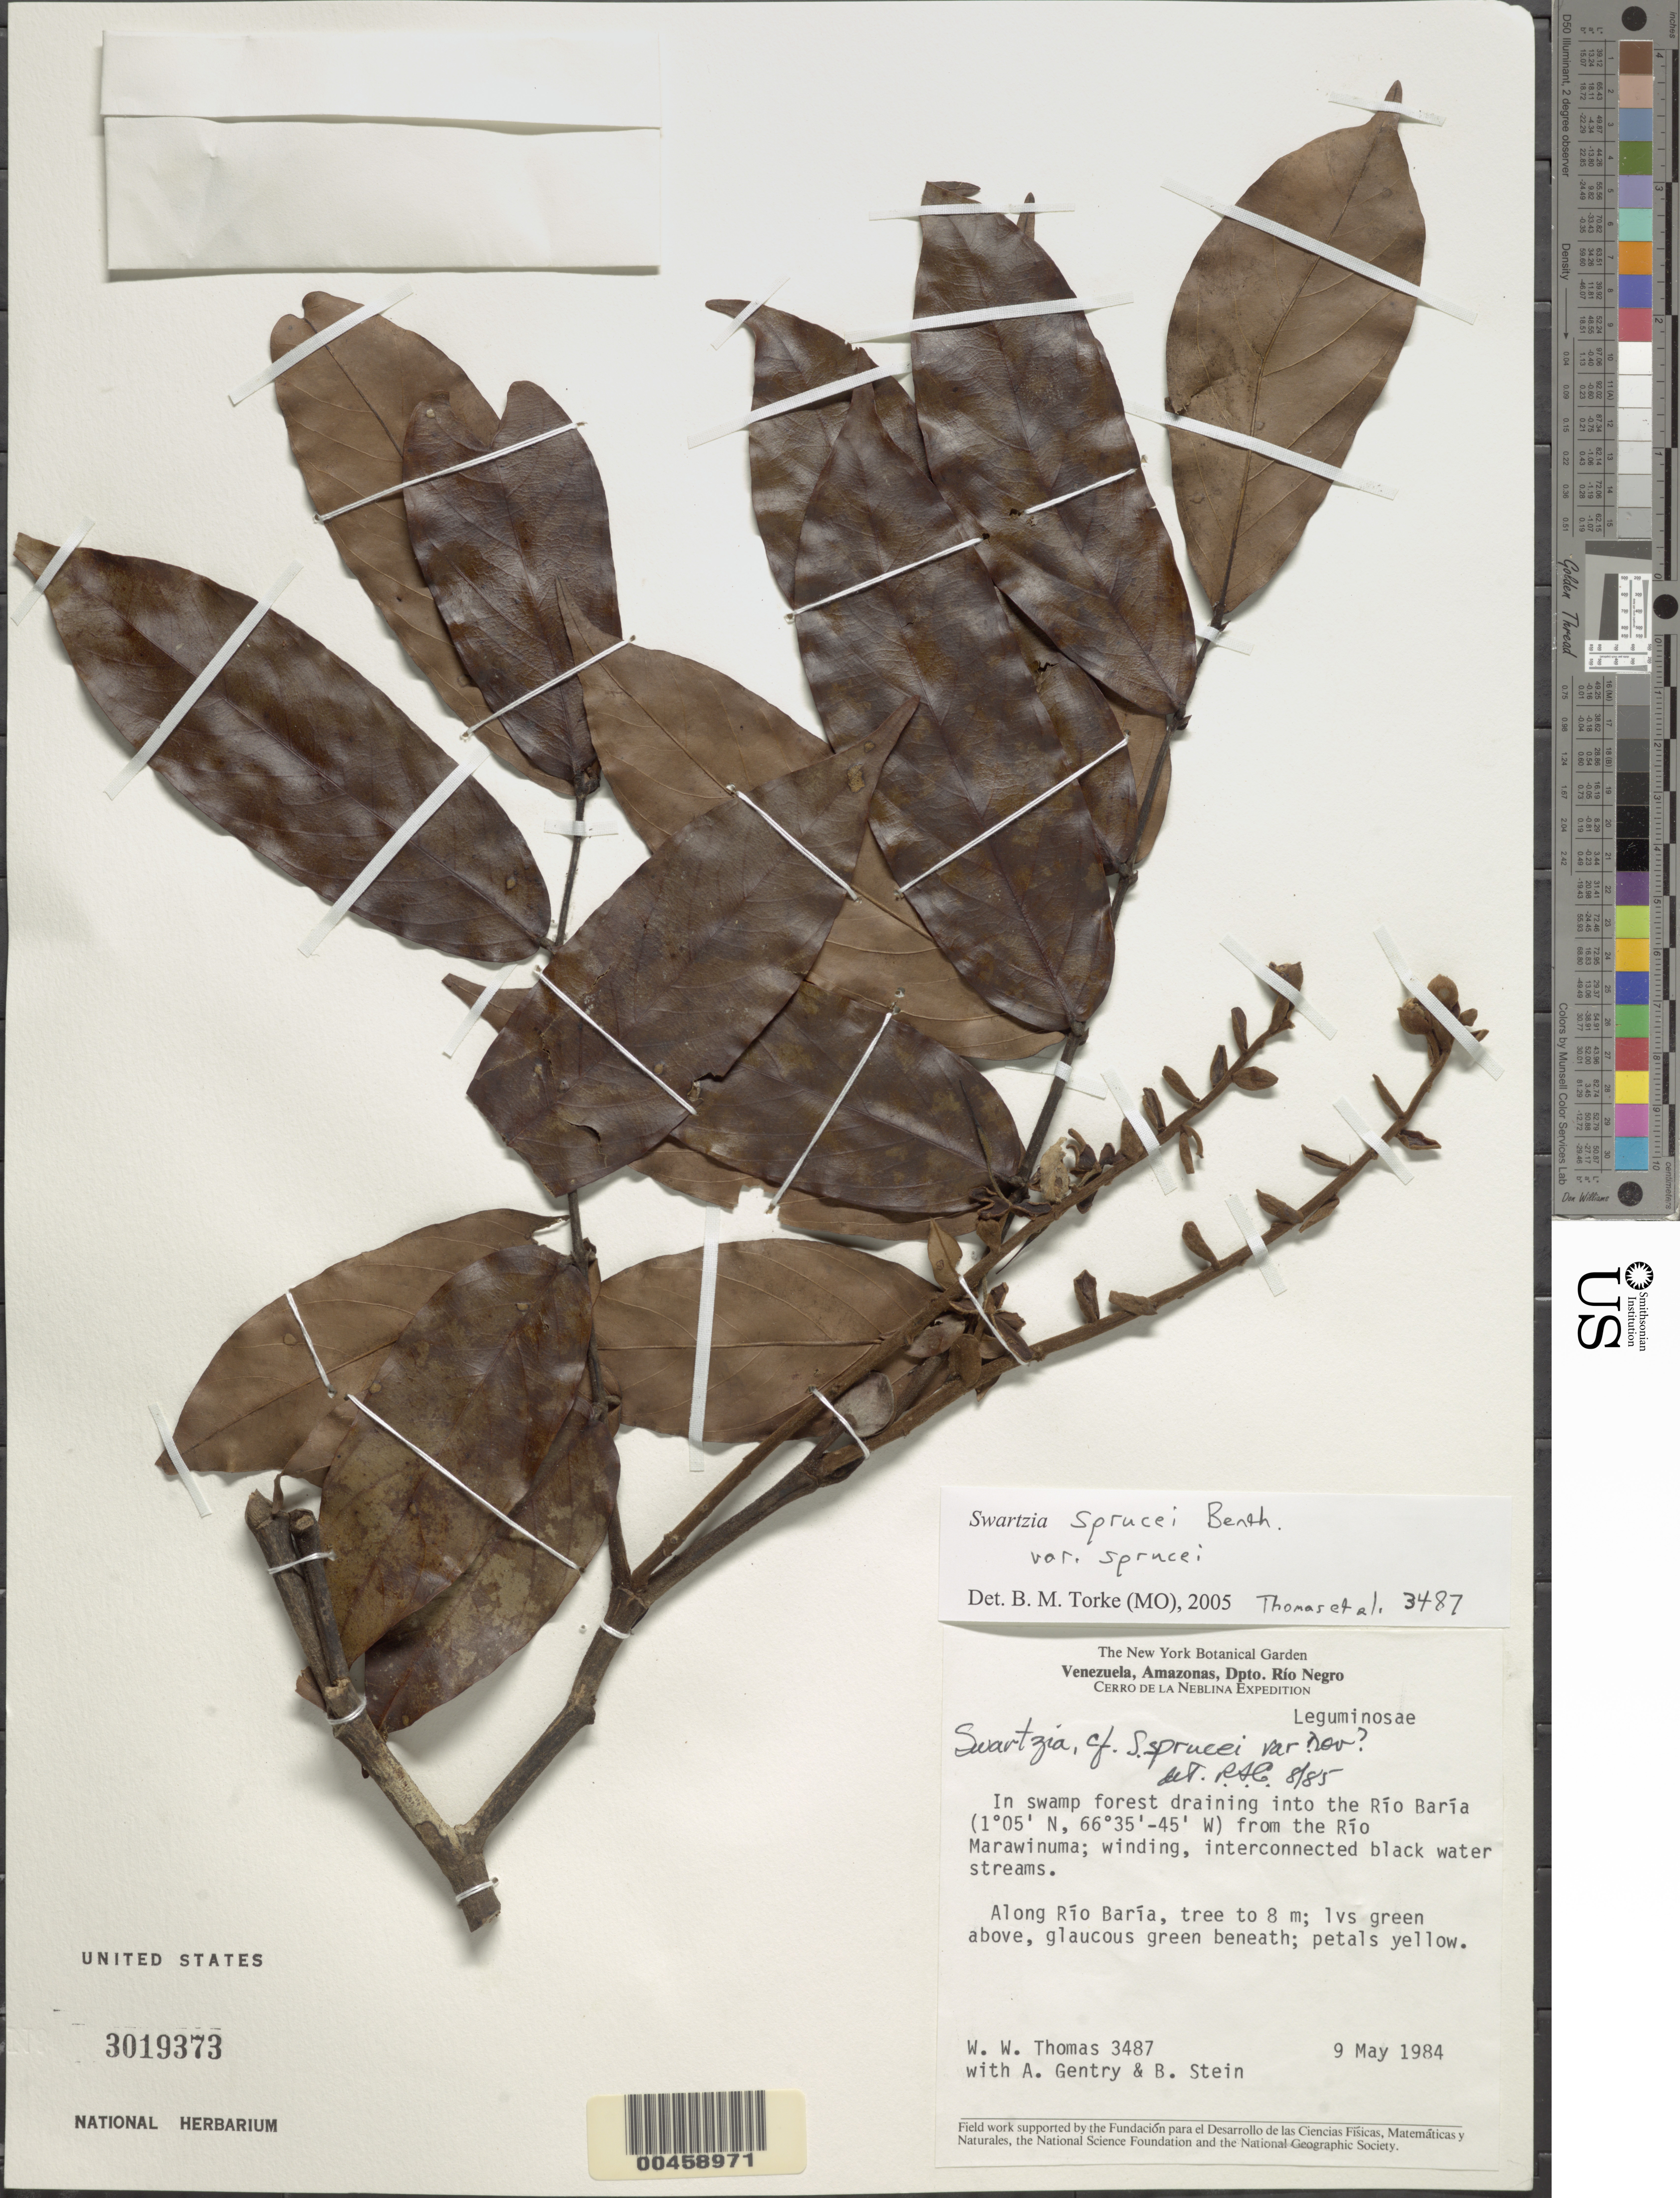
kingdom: Plantae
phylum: Tracheophyta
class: Magnoliopsida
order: Fabales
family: Fabaceae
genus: Swartzia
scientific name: Swartzia sprucei var. sprucei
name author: Benth.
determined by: Cowan, R. S.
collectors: W. W. Thomas, A. H. Gentry & B. A. Stein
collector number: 3487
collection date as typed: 09 May 1984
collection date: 1984-05-09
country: Venezuela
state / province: Amazonas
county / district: Rio Negro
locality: Along Rio Baria; swamp draining into the Rio Baria from the Rio Marawinuma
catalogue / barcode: US 3019373